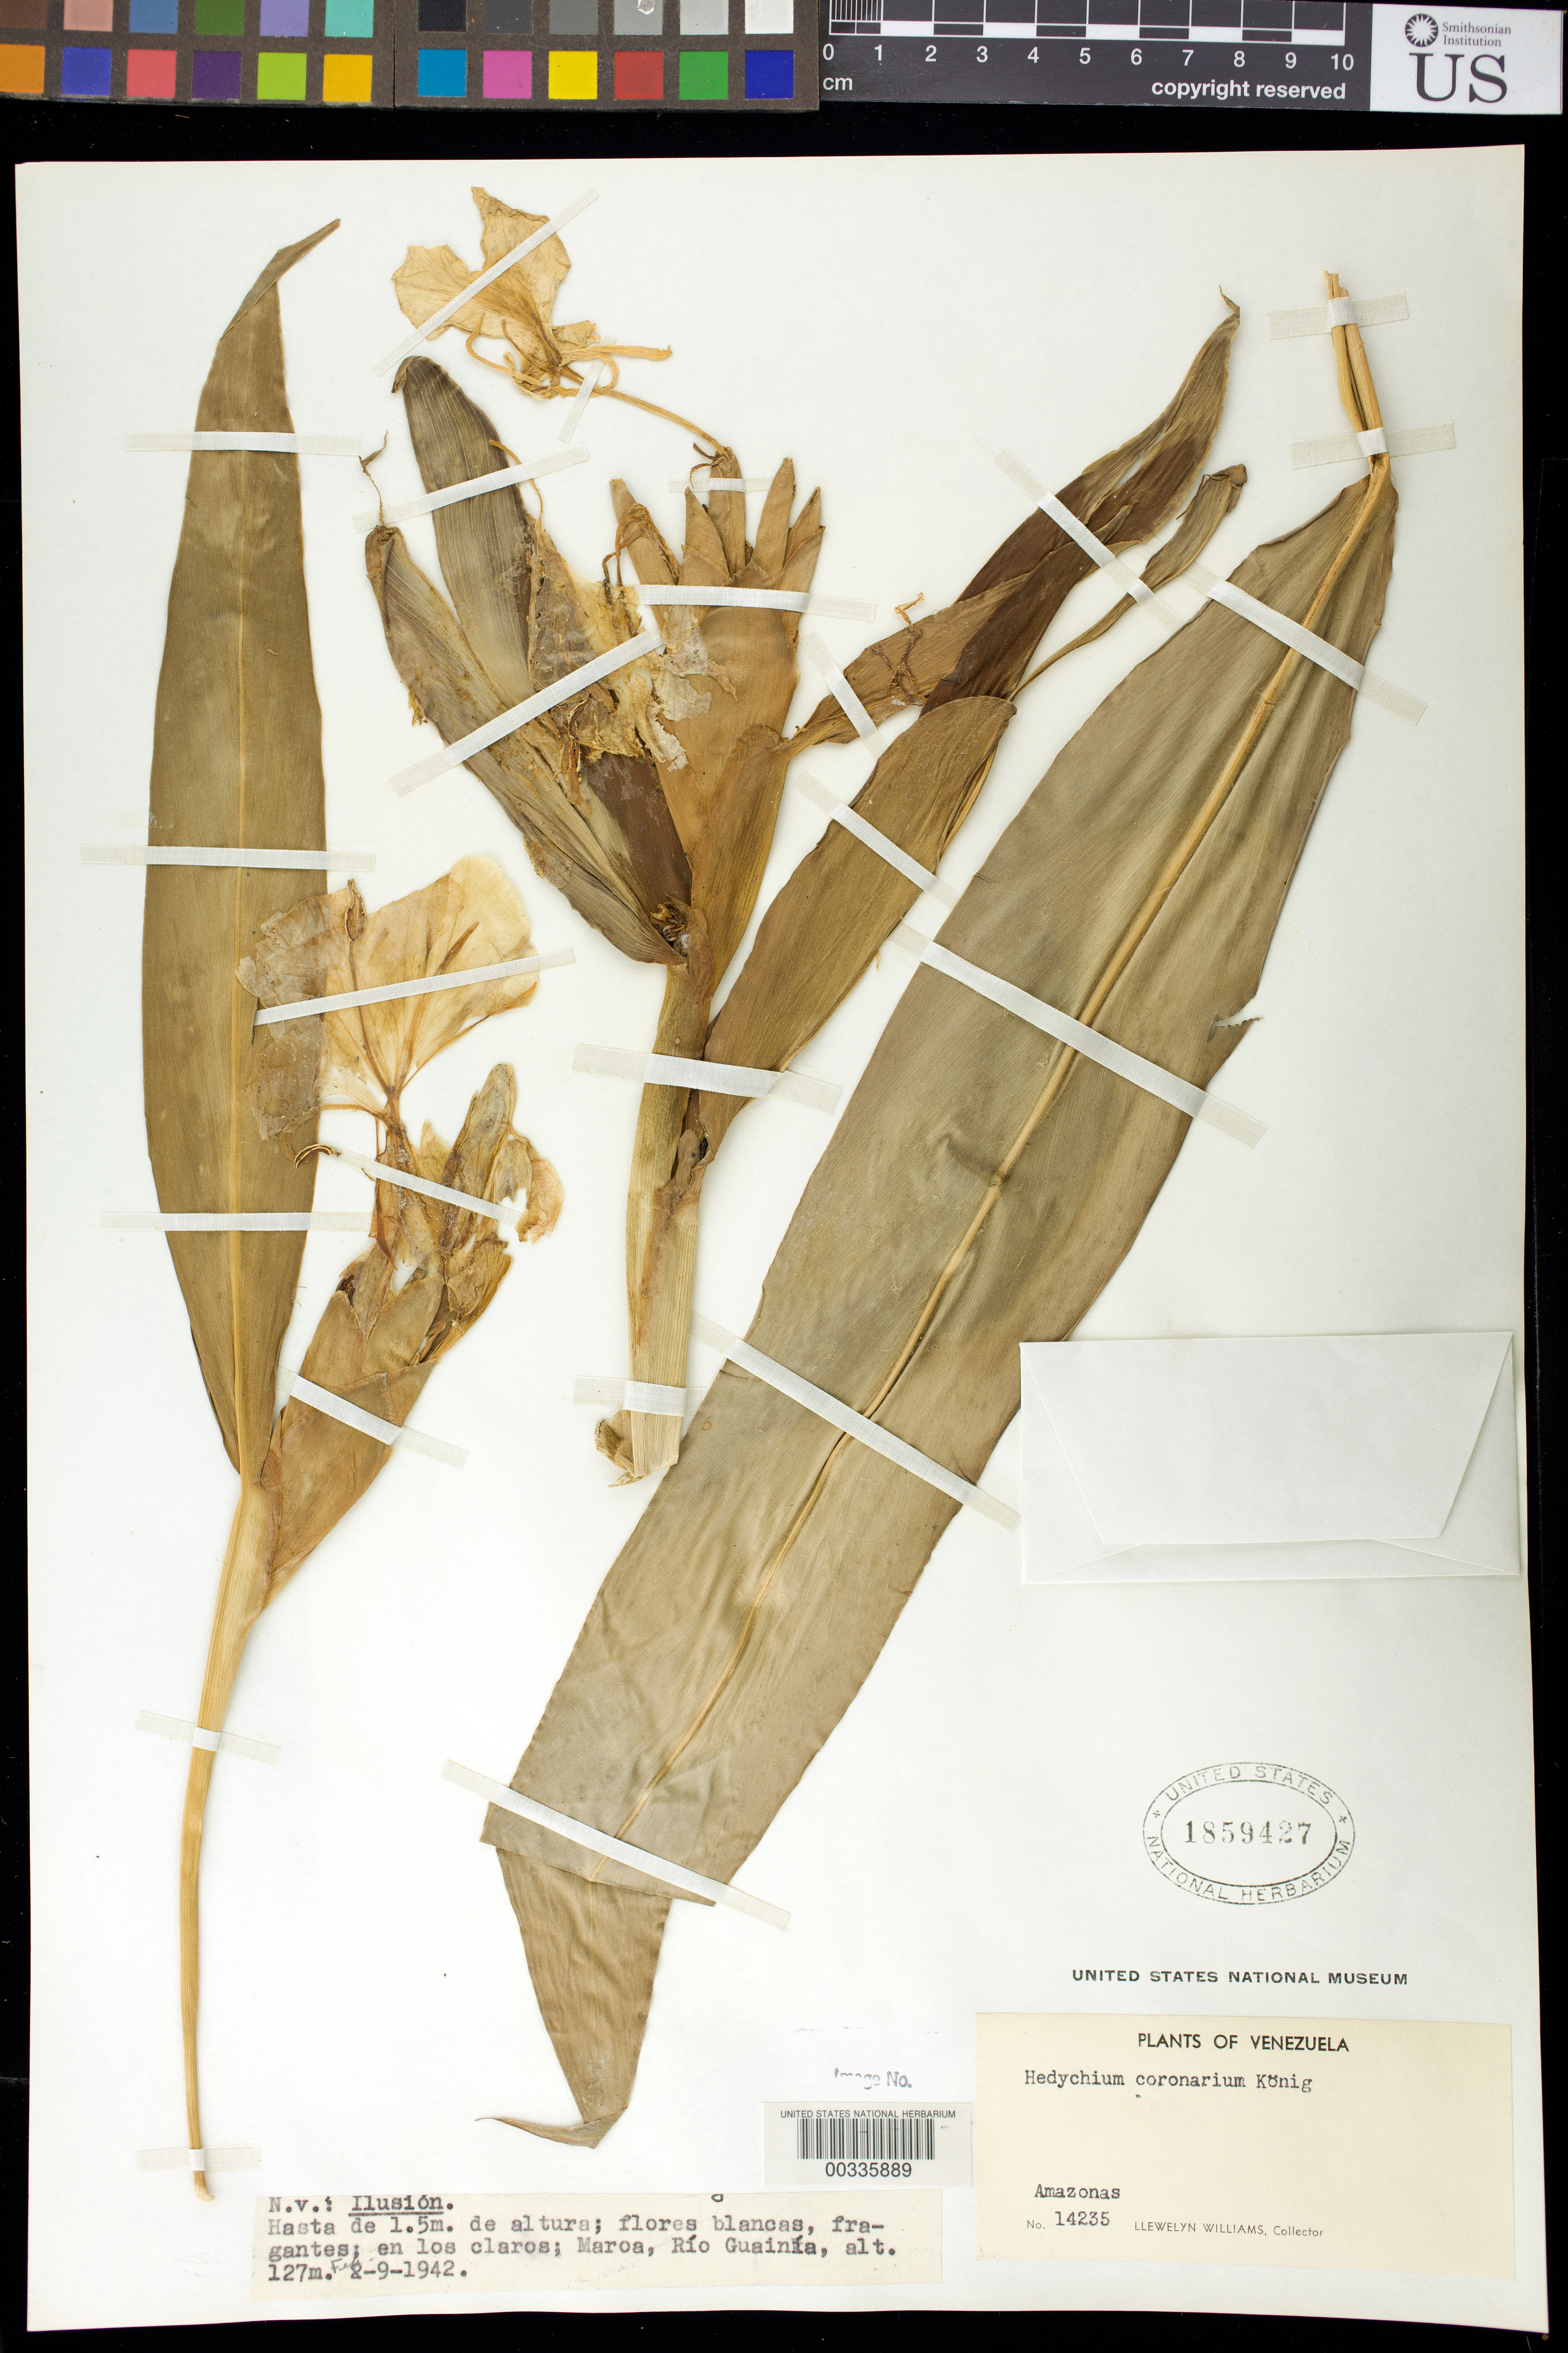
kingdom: Plantae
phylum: Tracheophyta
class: Liliopsida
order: Zingiberales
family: Zingiberaceae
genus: Hedychium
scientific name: Hedychium coronarium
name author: J. Koenig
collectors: Ll. Williams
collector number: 14235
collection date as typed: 09 Feb 1942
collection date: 1942-02-09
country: Venezuela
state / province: Amazonas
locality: Maroa, rio guainia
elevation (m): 127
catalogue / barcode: US 1859427